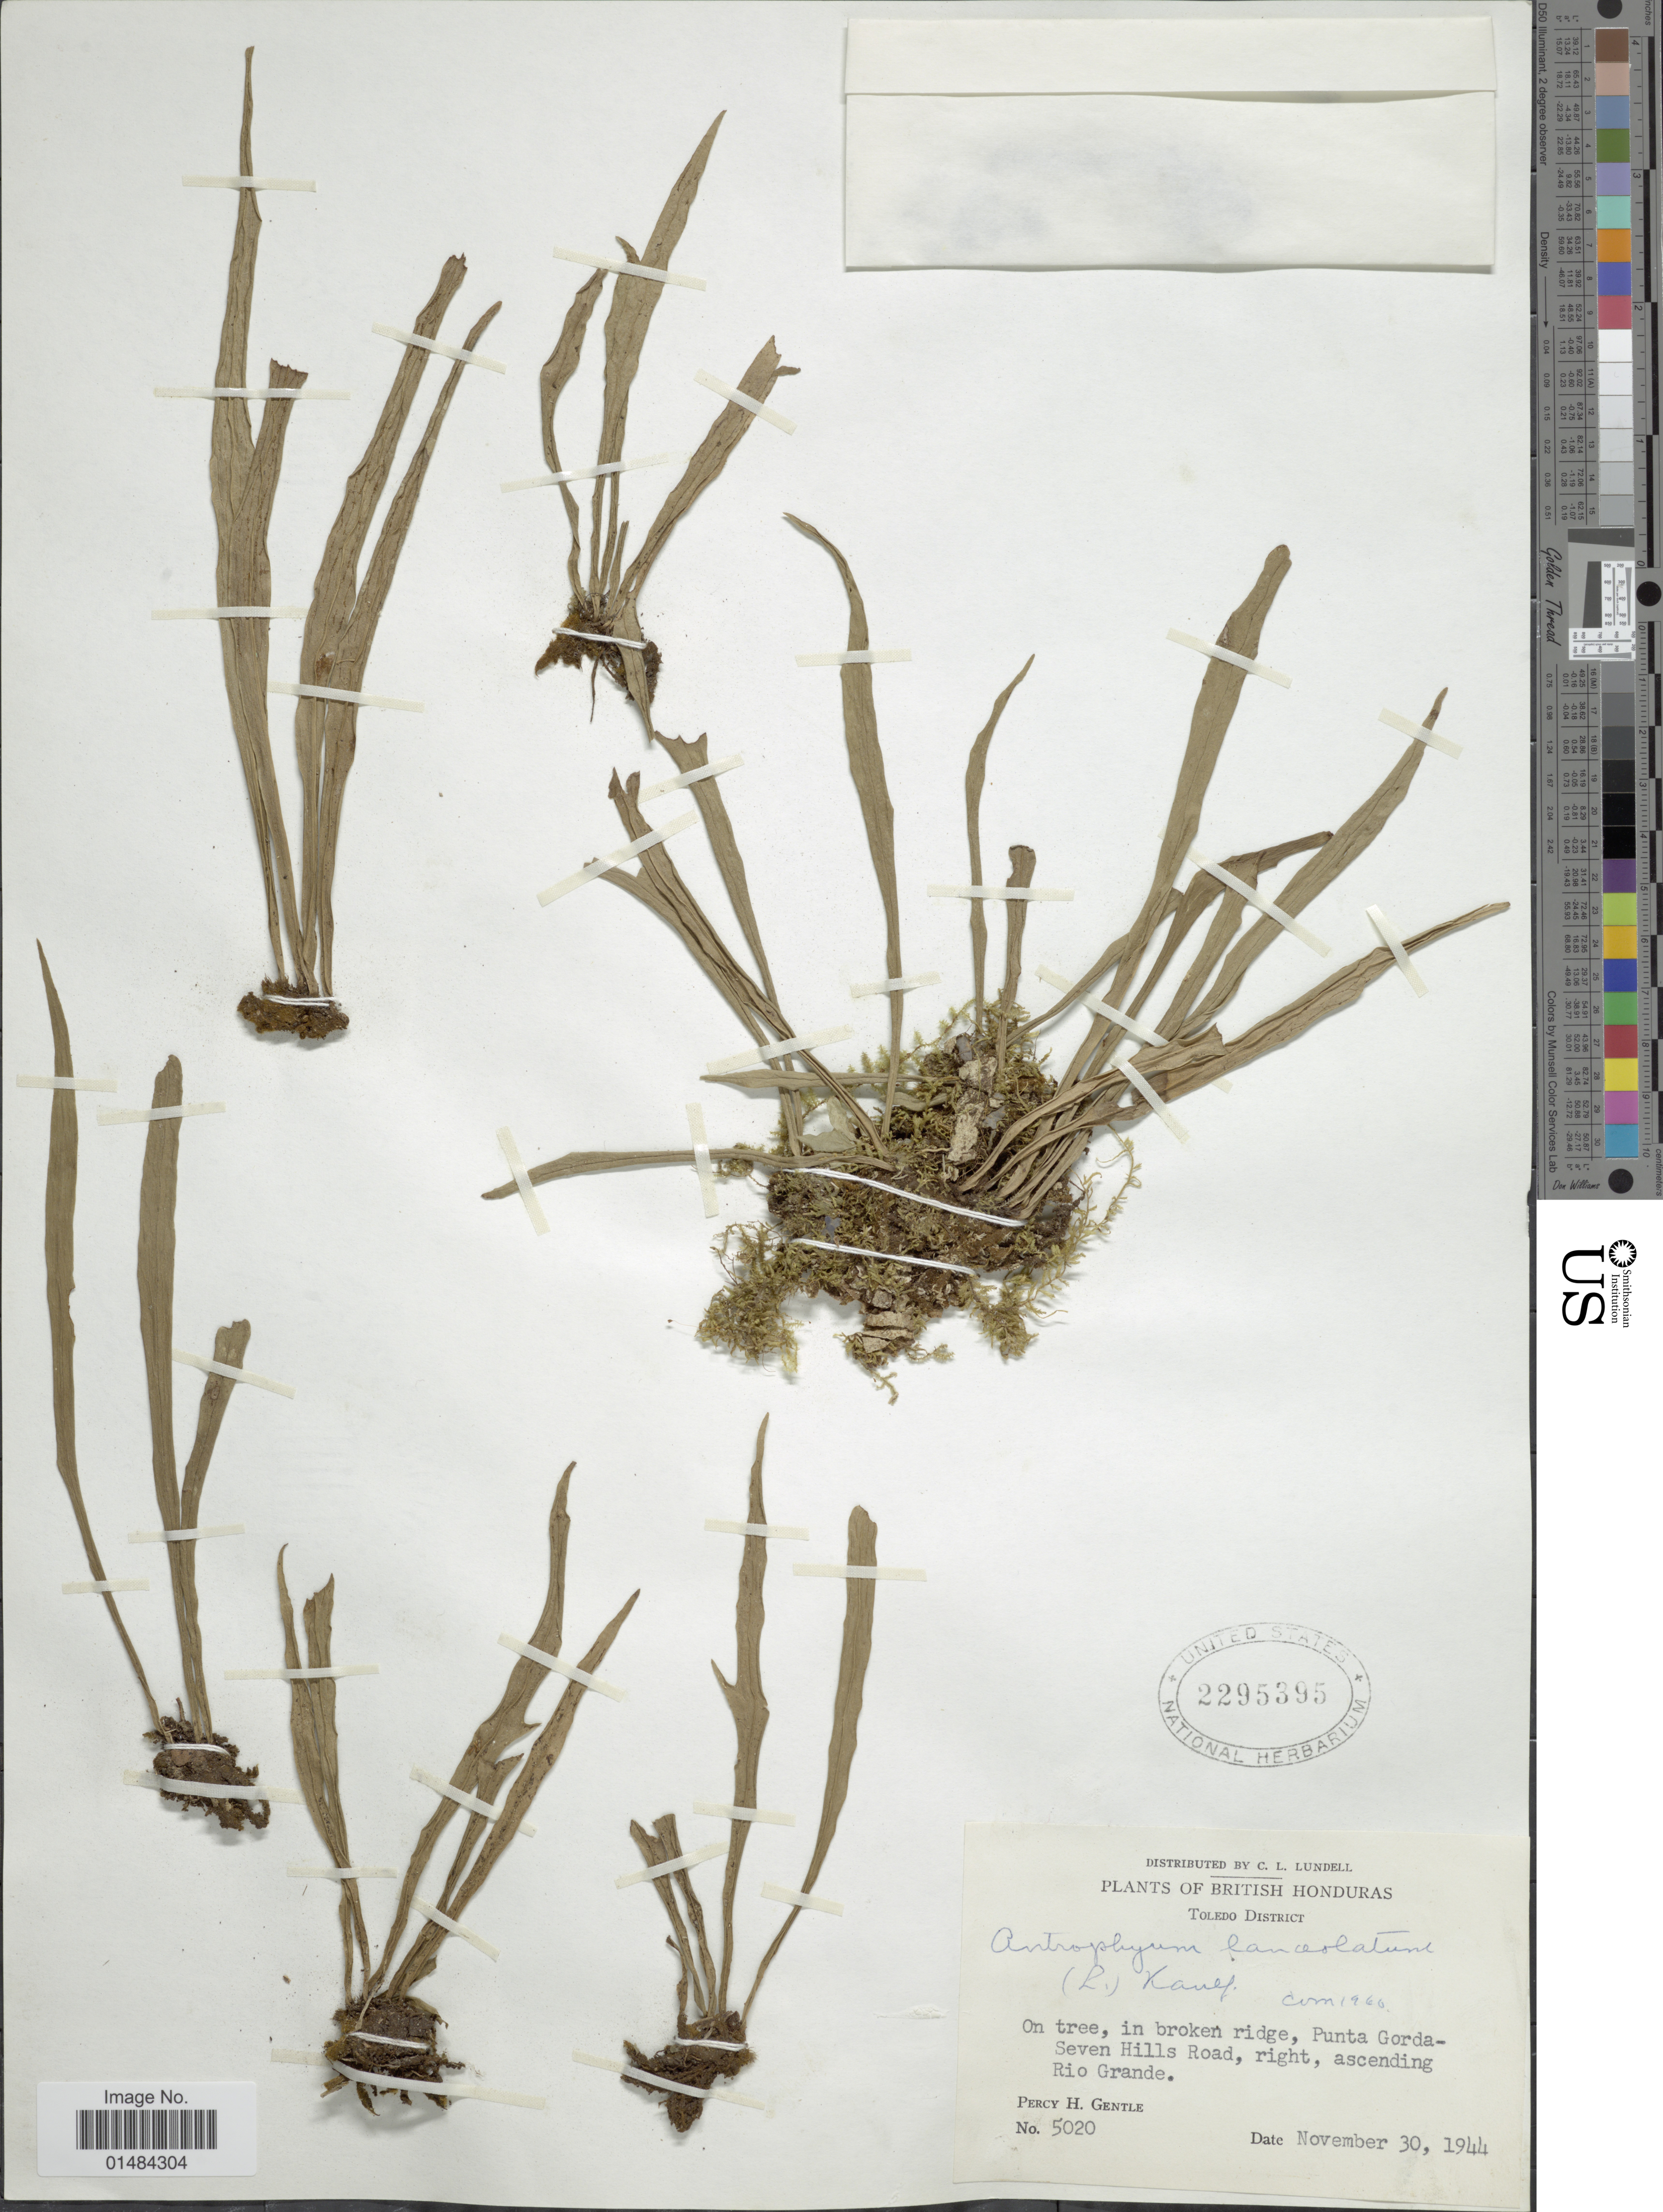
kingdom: Plantae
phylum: Tracheophyta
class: Polypodiopsida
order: Polypodiales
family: Pteridaceae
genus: Polytaenium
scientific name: Polytaenium lanceolatum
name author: (L.) Desv.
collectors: P. H. Gentle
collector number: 5020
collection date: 1944-11-30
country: Belize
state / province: Toledo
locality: British Honduras, Punta Gorda-Seven Hills Road, right, ascending Rio Grande.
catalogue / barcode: US 2295395